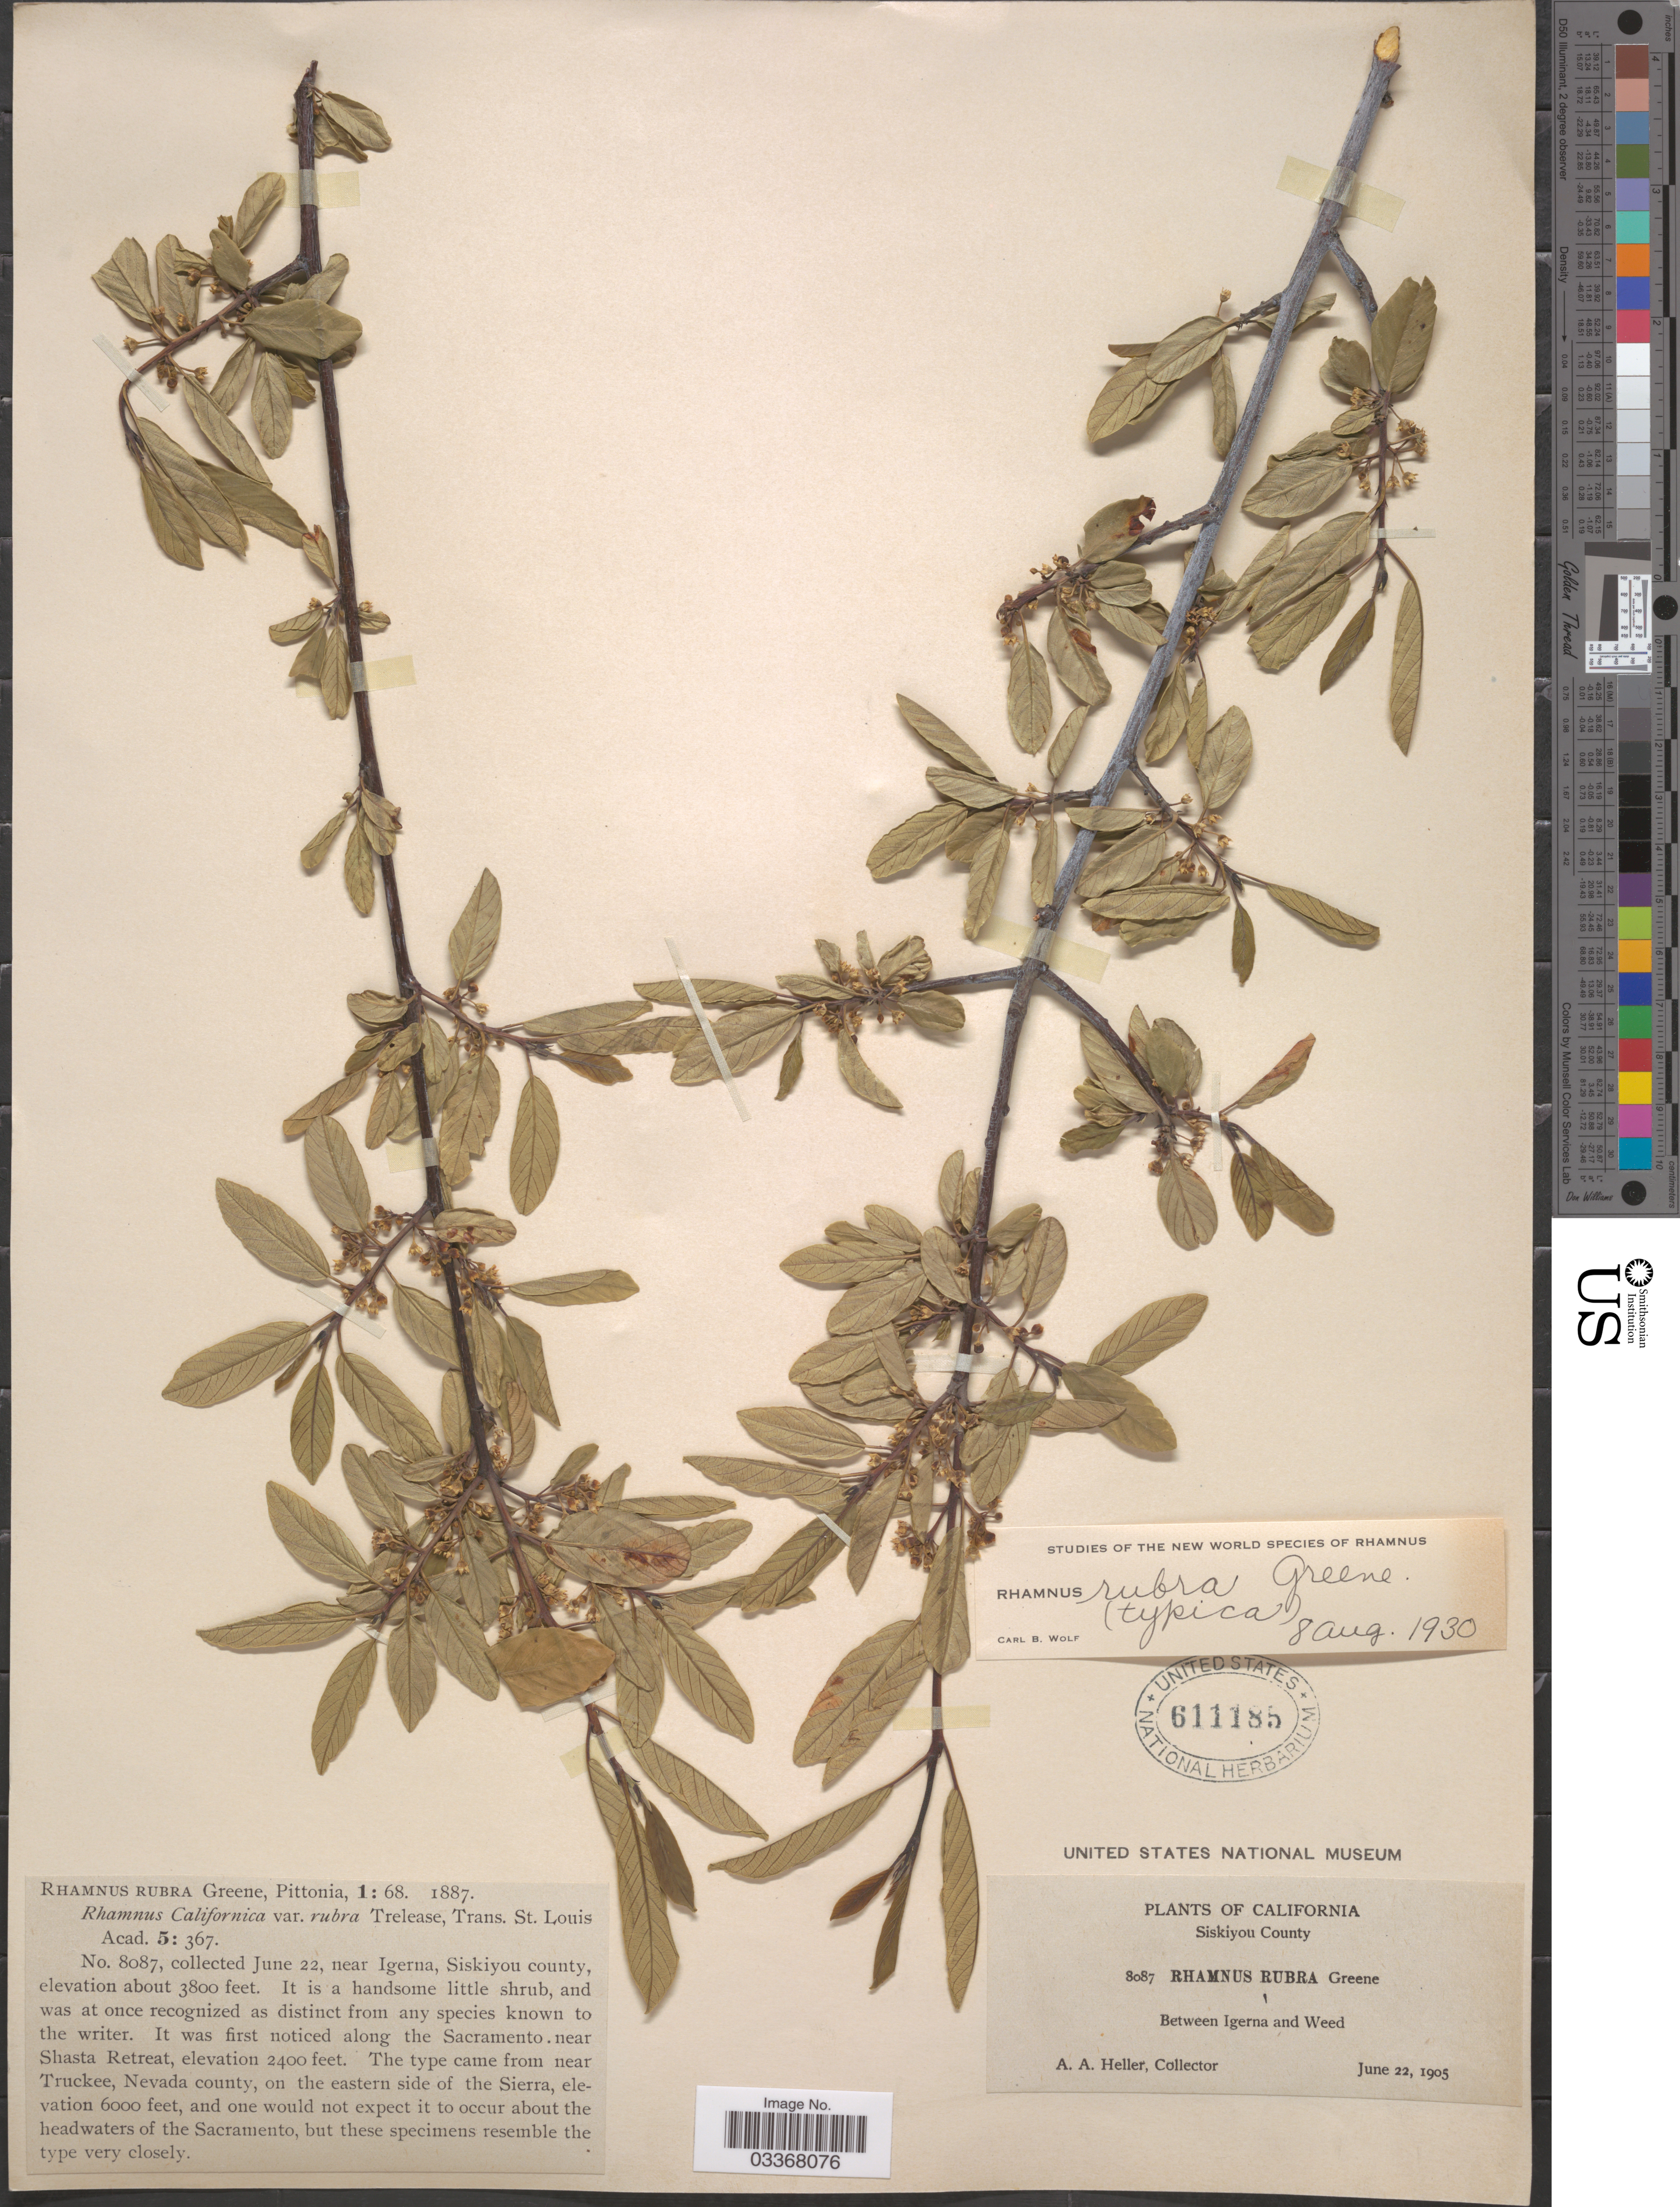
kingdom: Plantae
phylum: Tracheophyta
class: Magnoliopsida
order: Rosales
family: Rhamnaceae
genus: Frangula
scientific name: Frangula rubra subsp. rubra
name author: (Greene) Grubov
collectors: A. A. Heller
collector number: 8087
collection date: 1905-06-22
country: United States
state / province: California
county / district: Siskiyou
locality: Siskiyou County, Between Igerna and Weed.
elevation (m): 1158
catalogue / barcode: US 611185